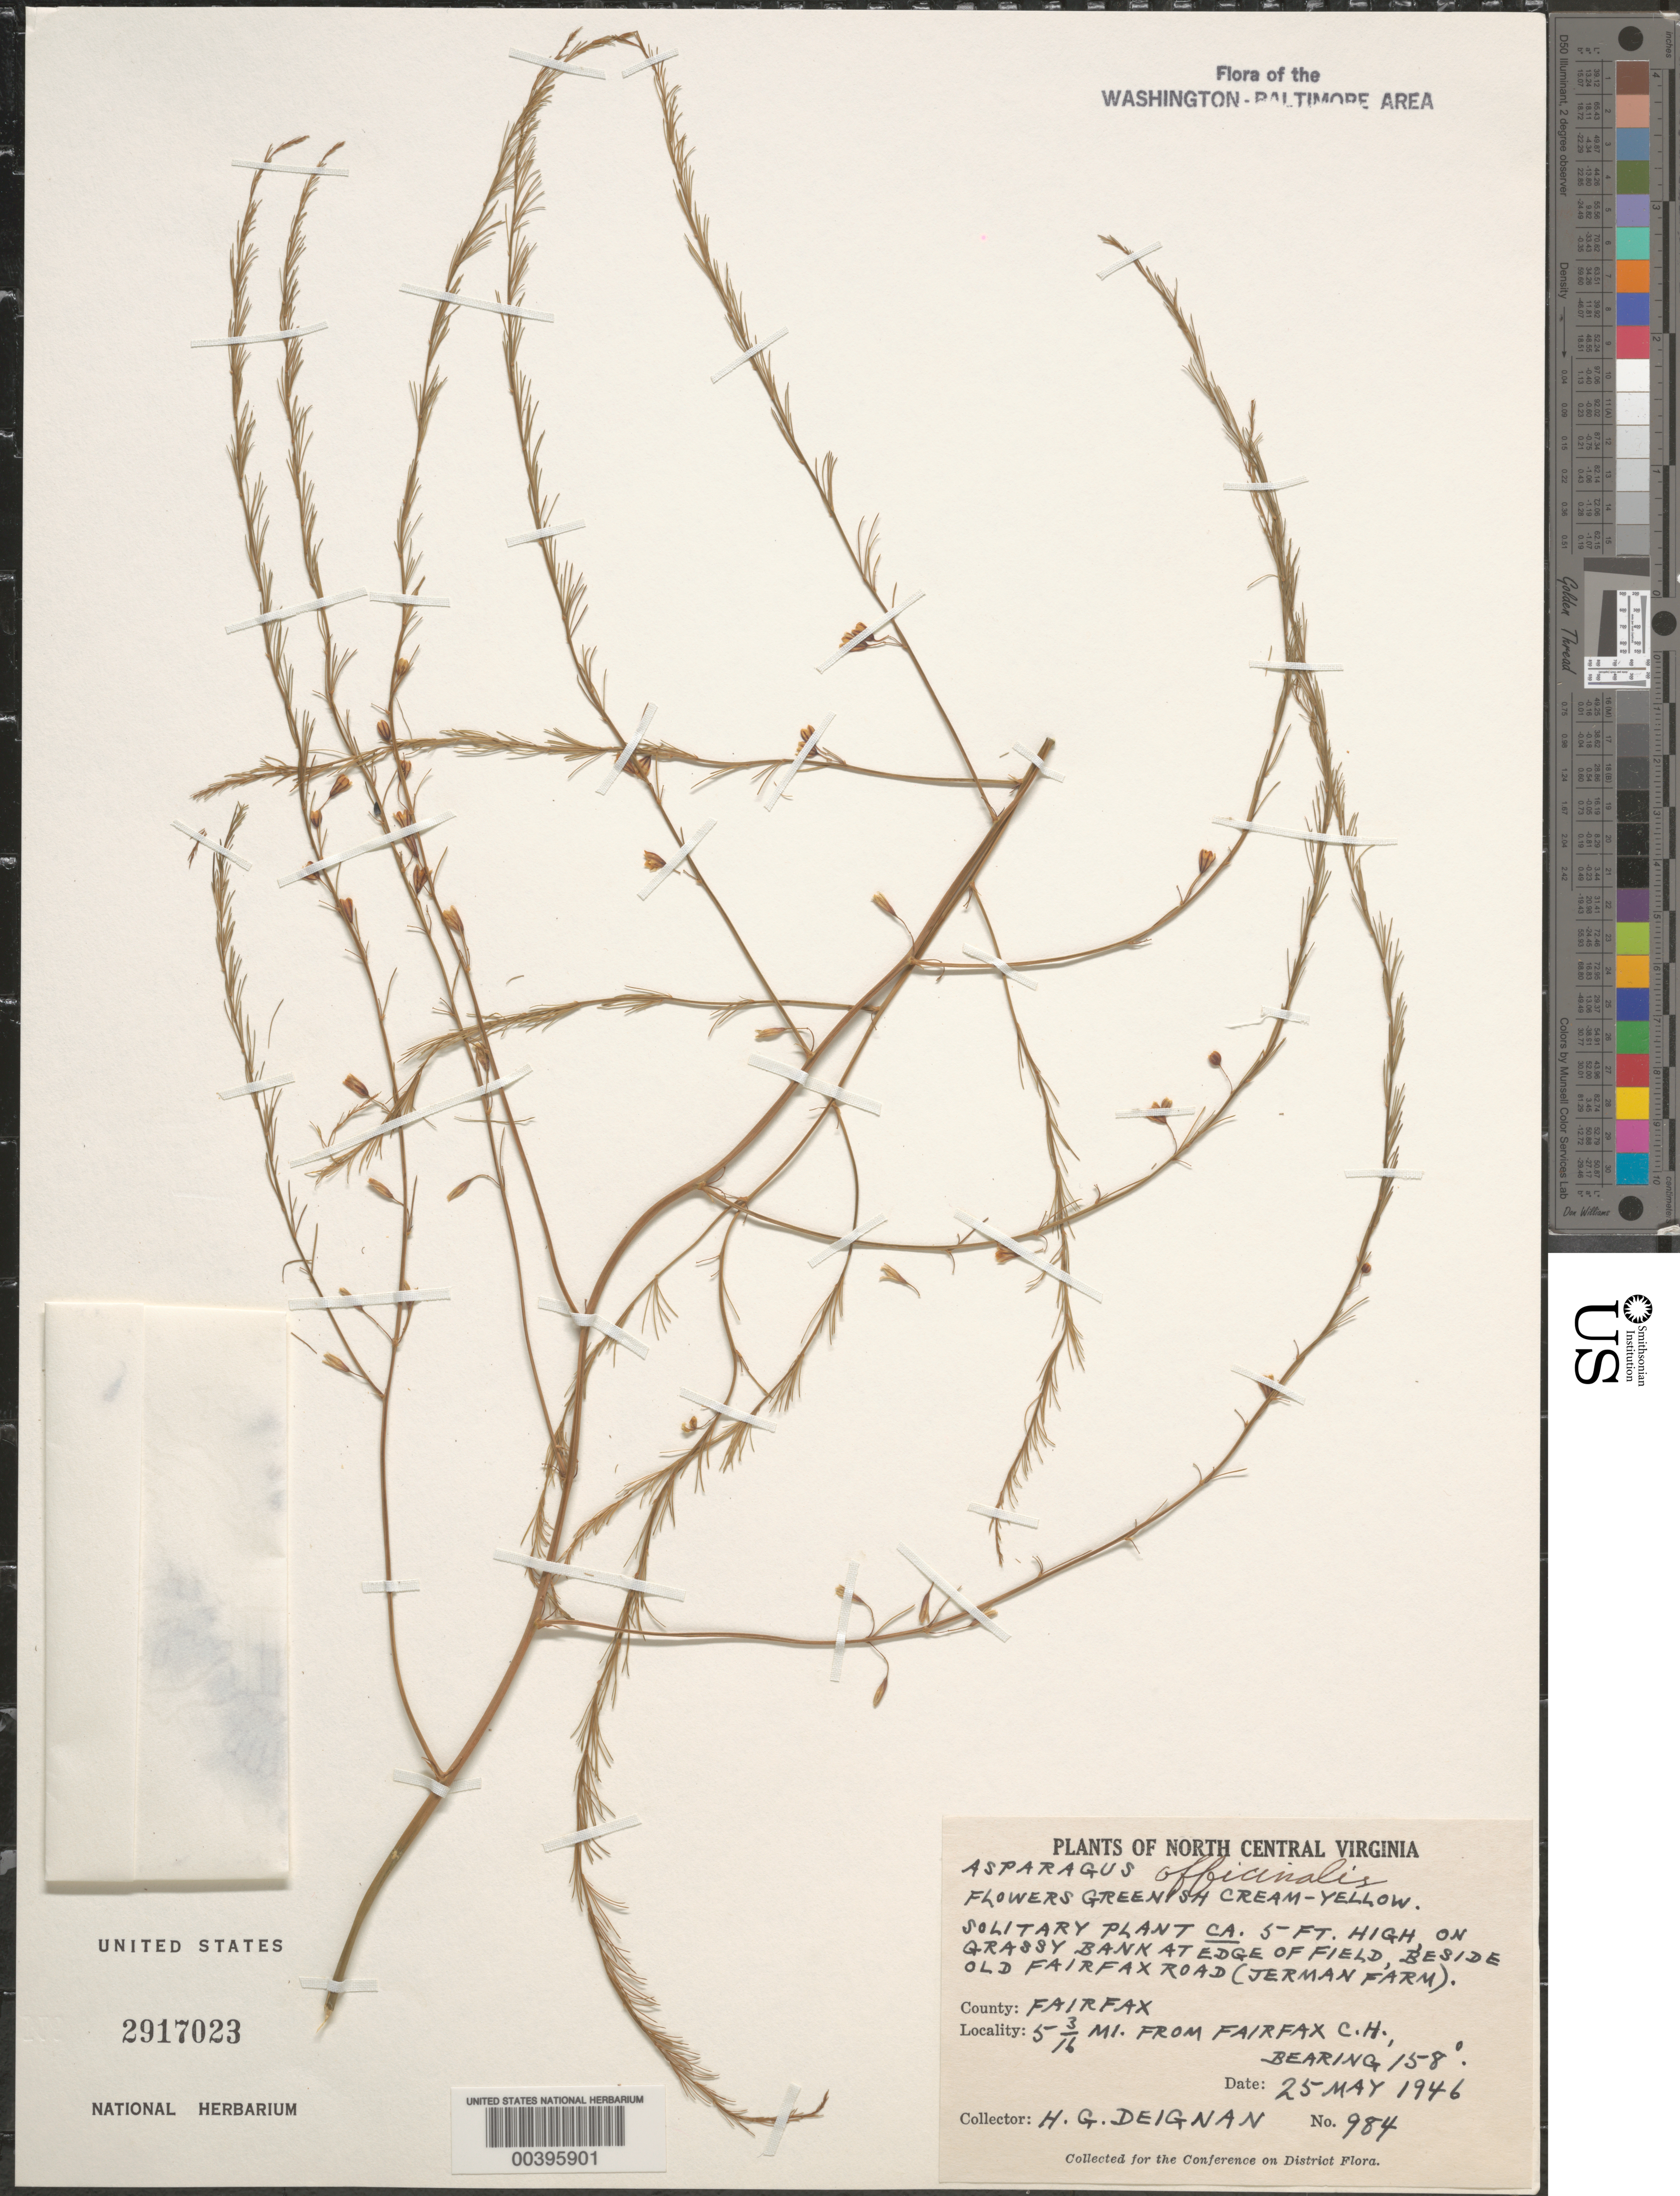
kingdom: Plantae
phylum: Tracheophyta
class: Liliopsida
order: Asparagales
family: Asparagaceae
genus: Asparagus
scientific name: Asparagus officinalis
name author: L.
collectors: H. Deignan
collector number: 984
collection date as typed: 25 May 1946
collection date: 1946-05-25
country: United States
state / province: Virginia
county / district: Fairfax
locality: Jerman Farm,old Fairfax Road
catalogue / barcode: US 2917023